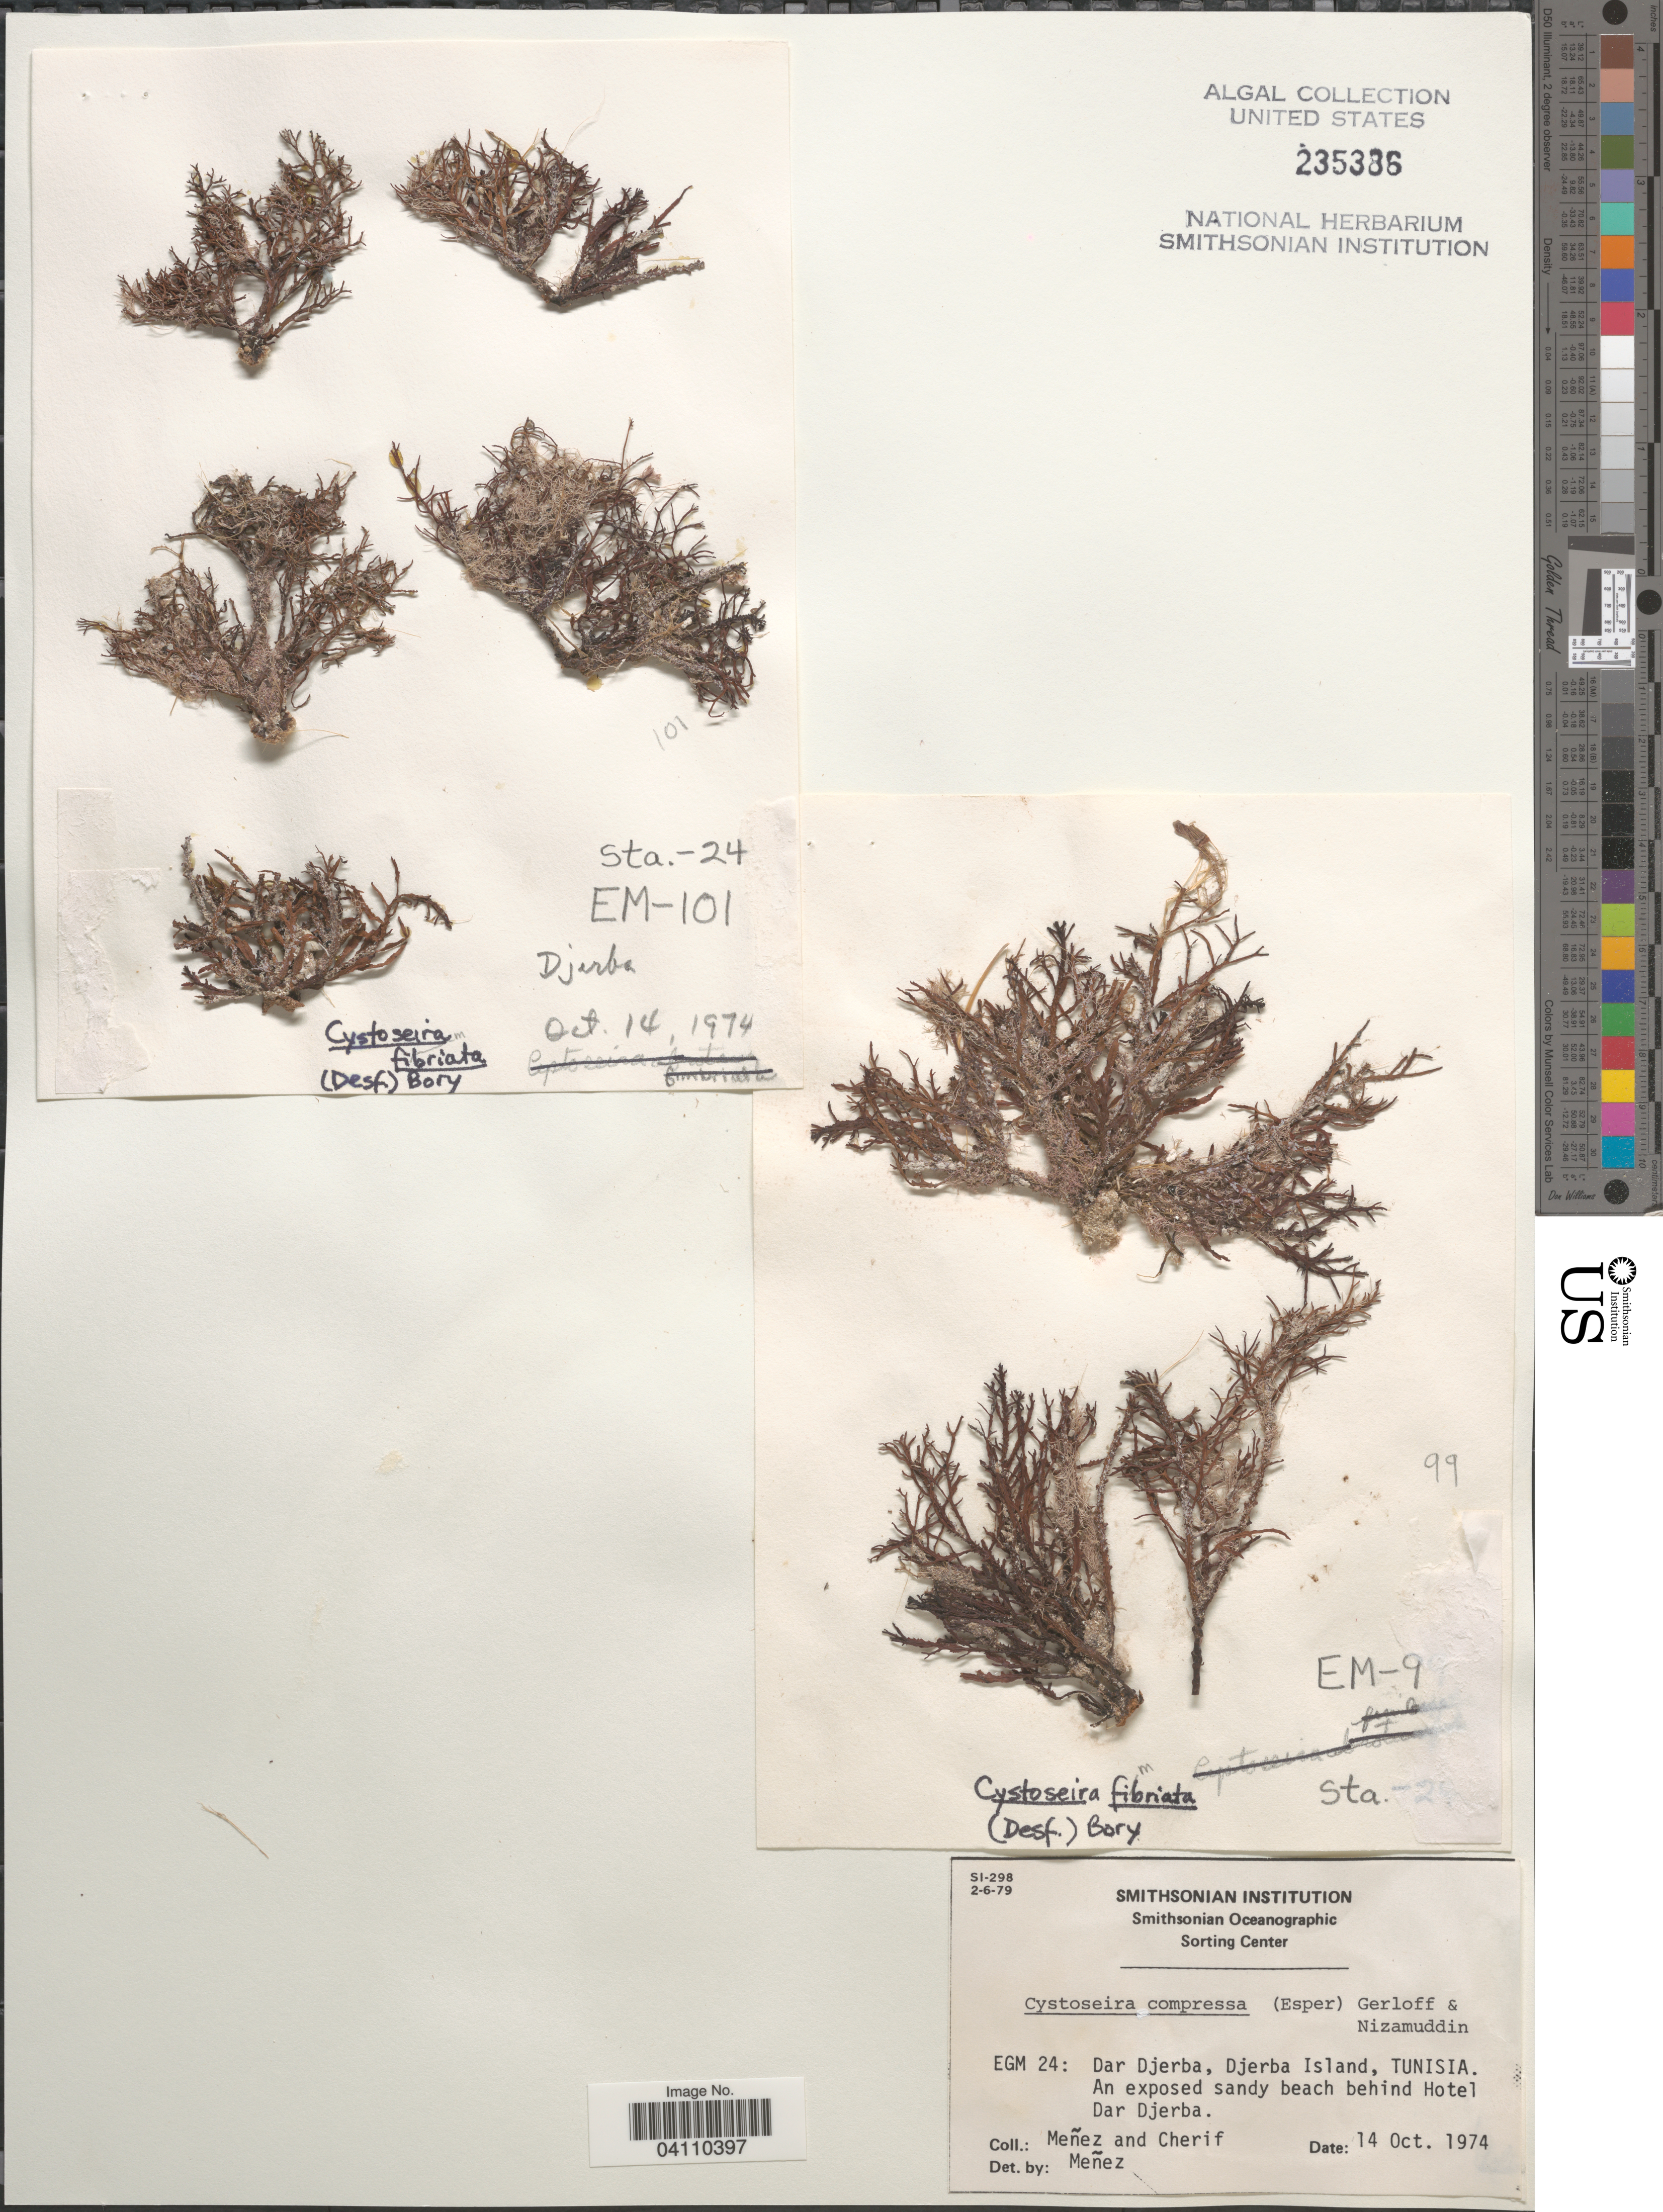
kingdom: Chromista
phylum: Ochrophyta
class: Phaeophyceae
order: Fucales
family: Sargassaceae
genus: Cystoseira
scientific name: Cystoseira compressa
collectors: Menez & -. Cherif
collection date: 1974-10-14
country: Tunisia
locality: EGM 24: Dar Djerba, Djerba Island, Tunisia. An exposed sandy beach behind Hotel Dar Djerba.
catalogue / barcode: US 235386